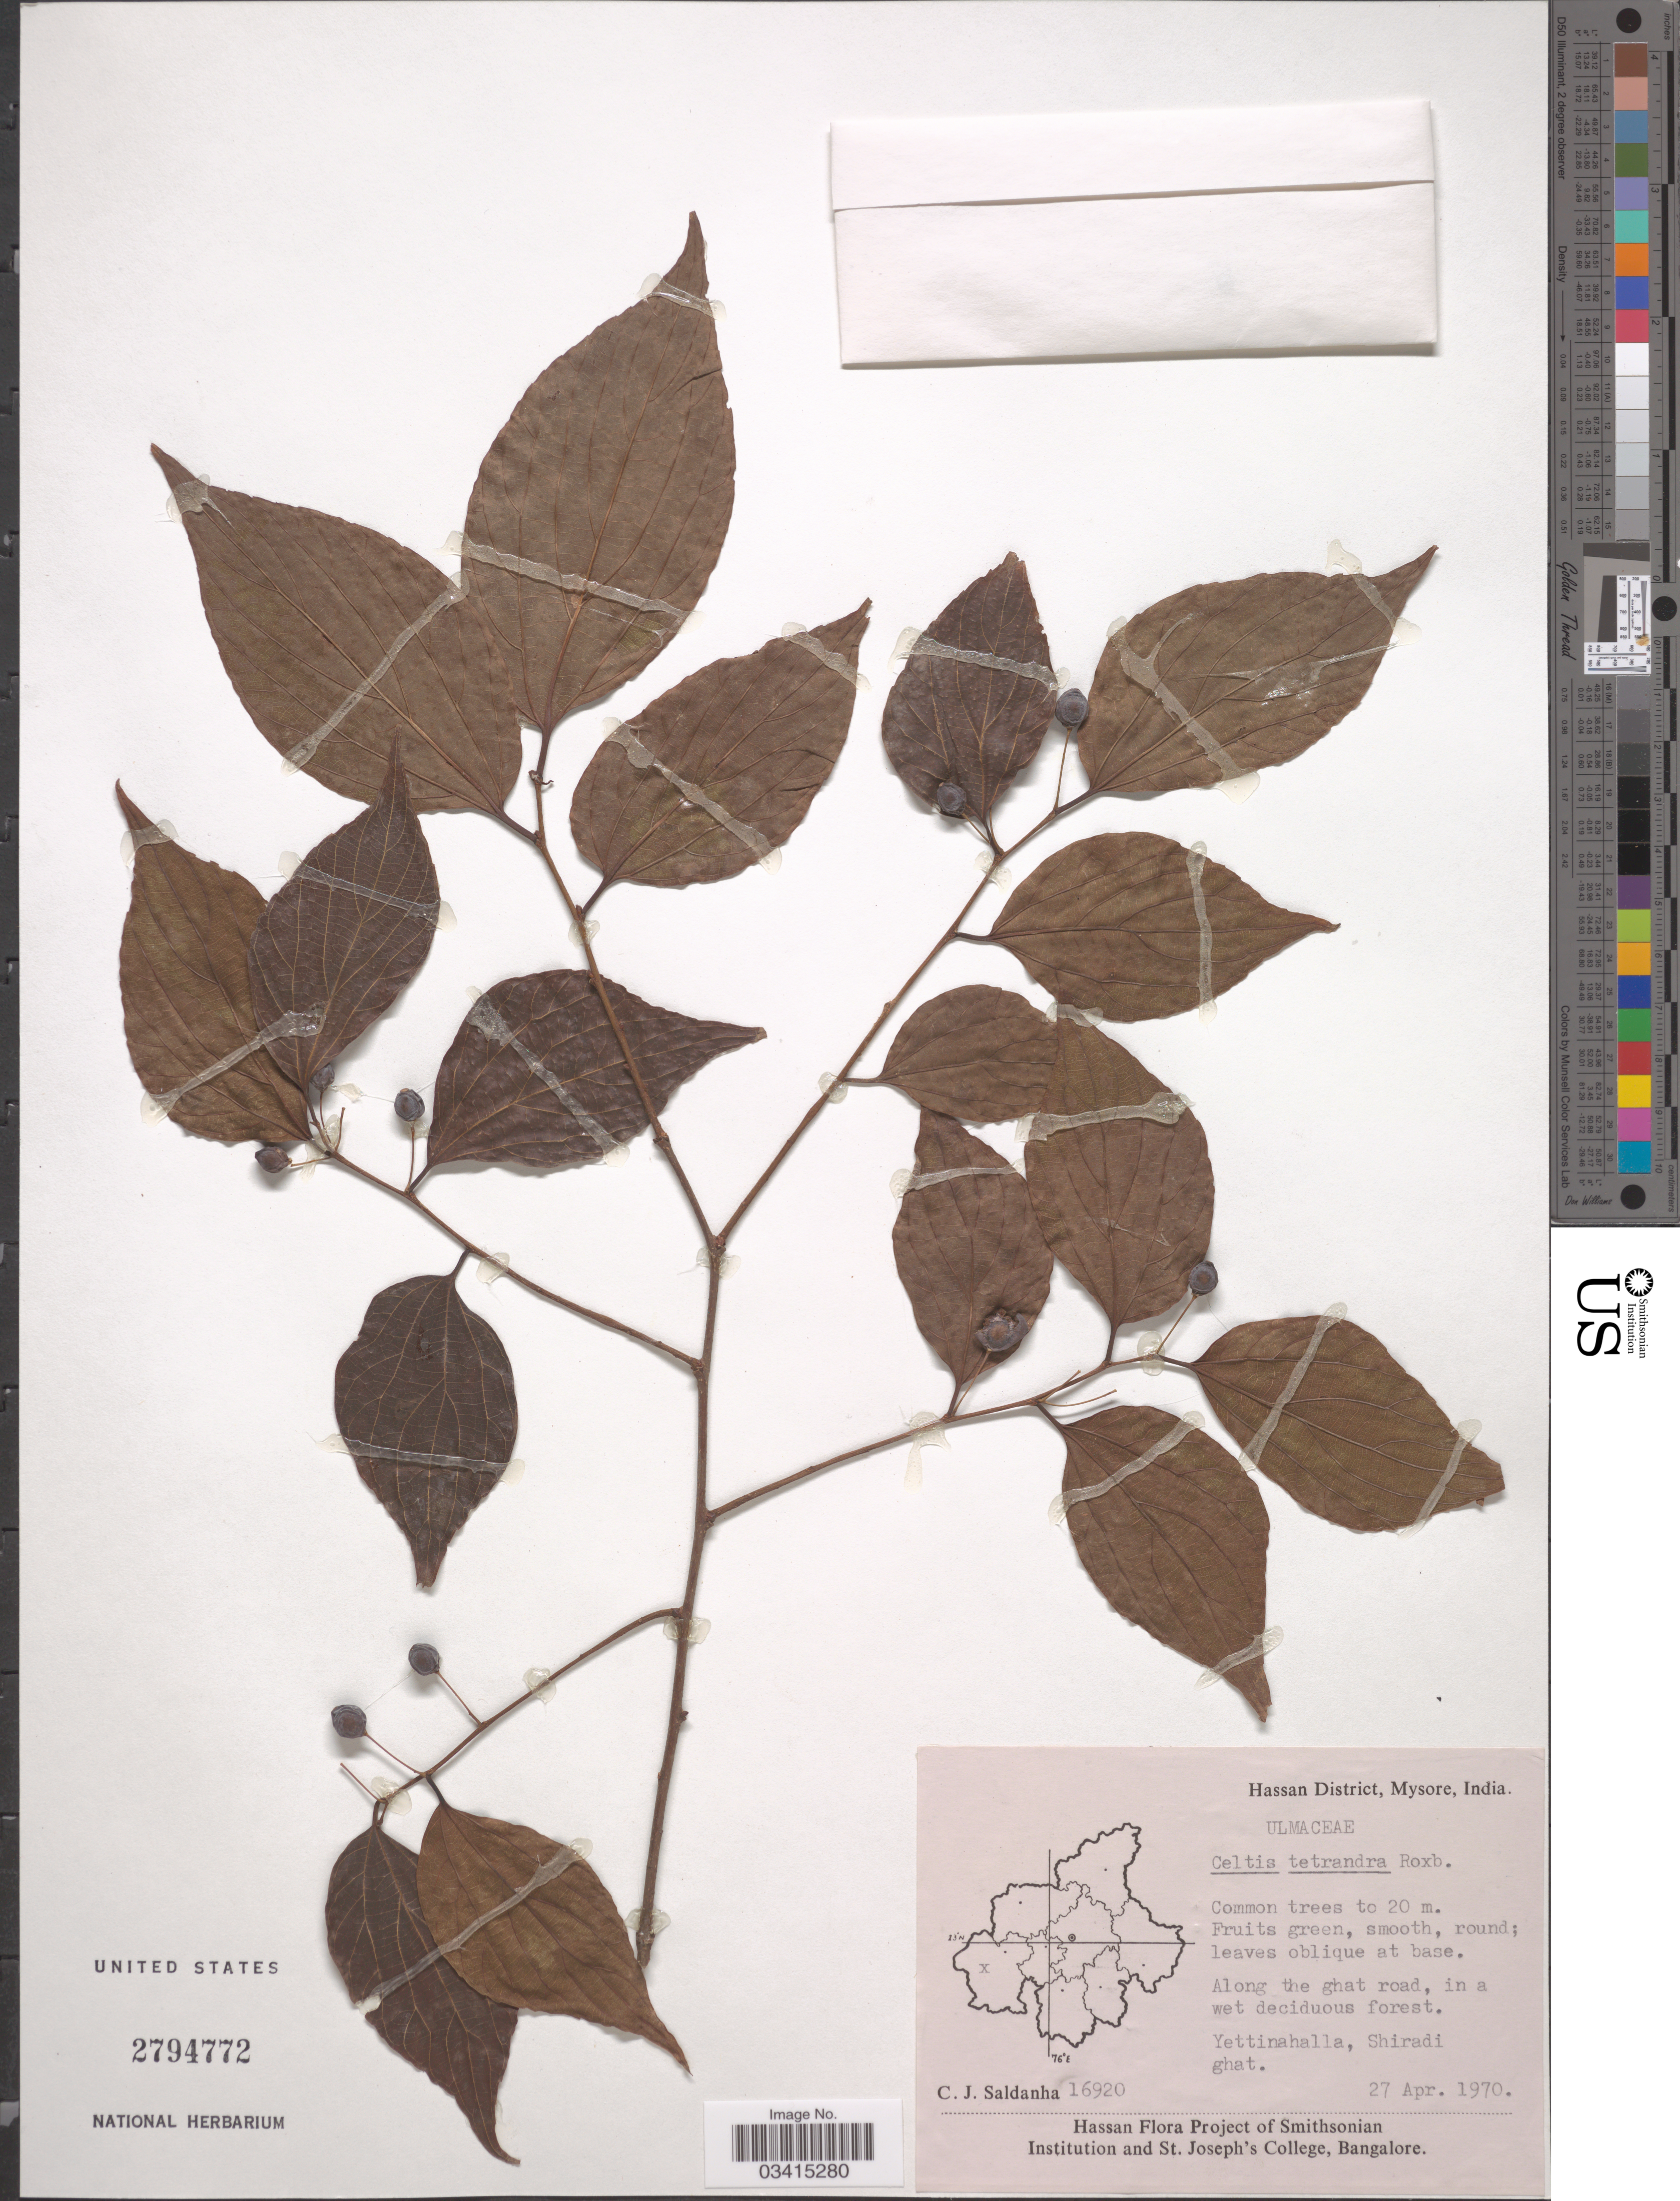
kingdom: Plantae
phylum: Tracheophyta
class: Magnoliopsida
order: Rosales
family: Cannabaceae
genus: Celtis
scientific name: Celtis tetrandra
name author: Roxb.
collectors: C. J. Saldanha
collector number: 16920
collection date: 1970-04-27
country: India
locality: Hassan District, Mysore. Yettinahalla, Shiradi ghat.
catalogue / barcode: US 2794772